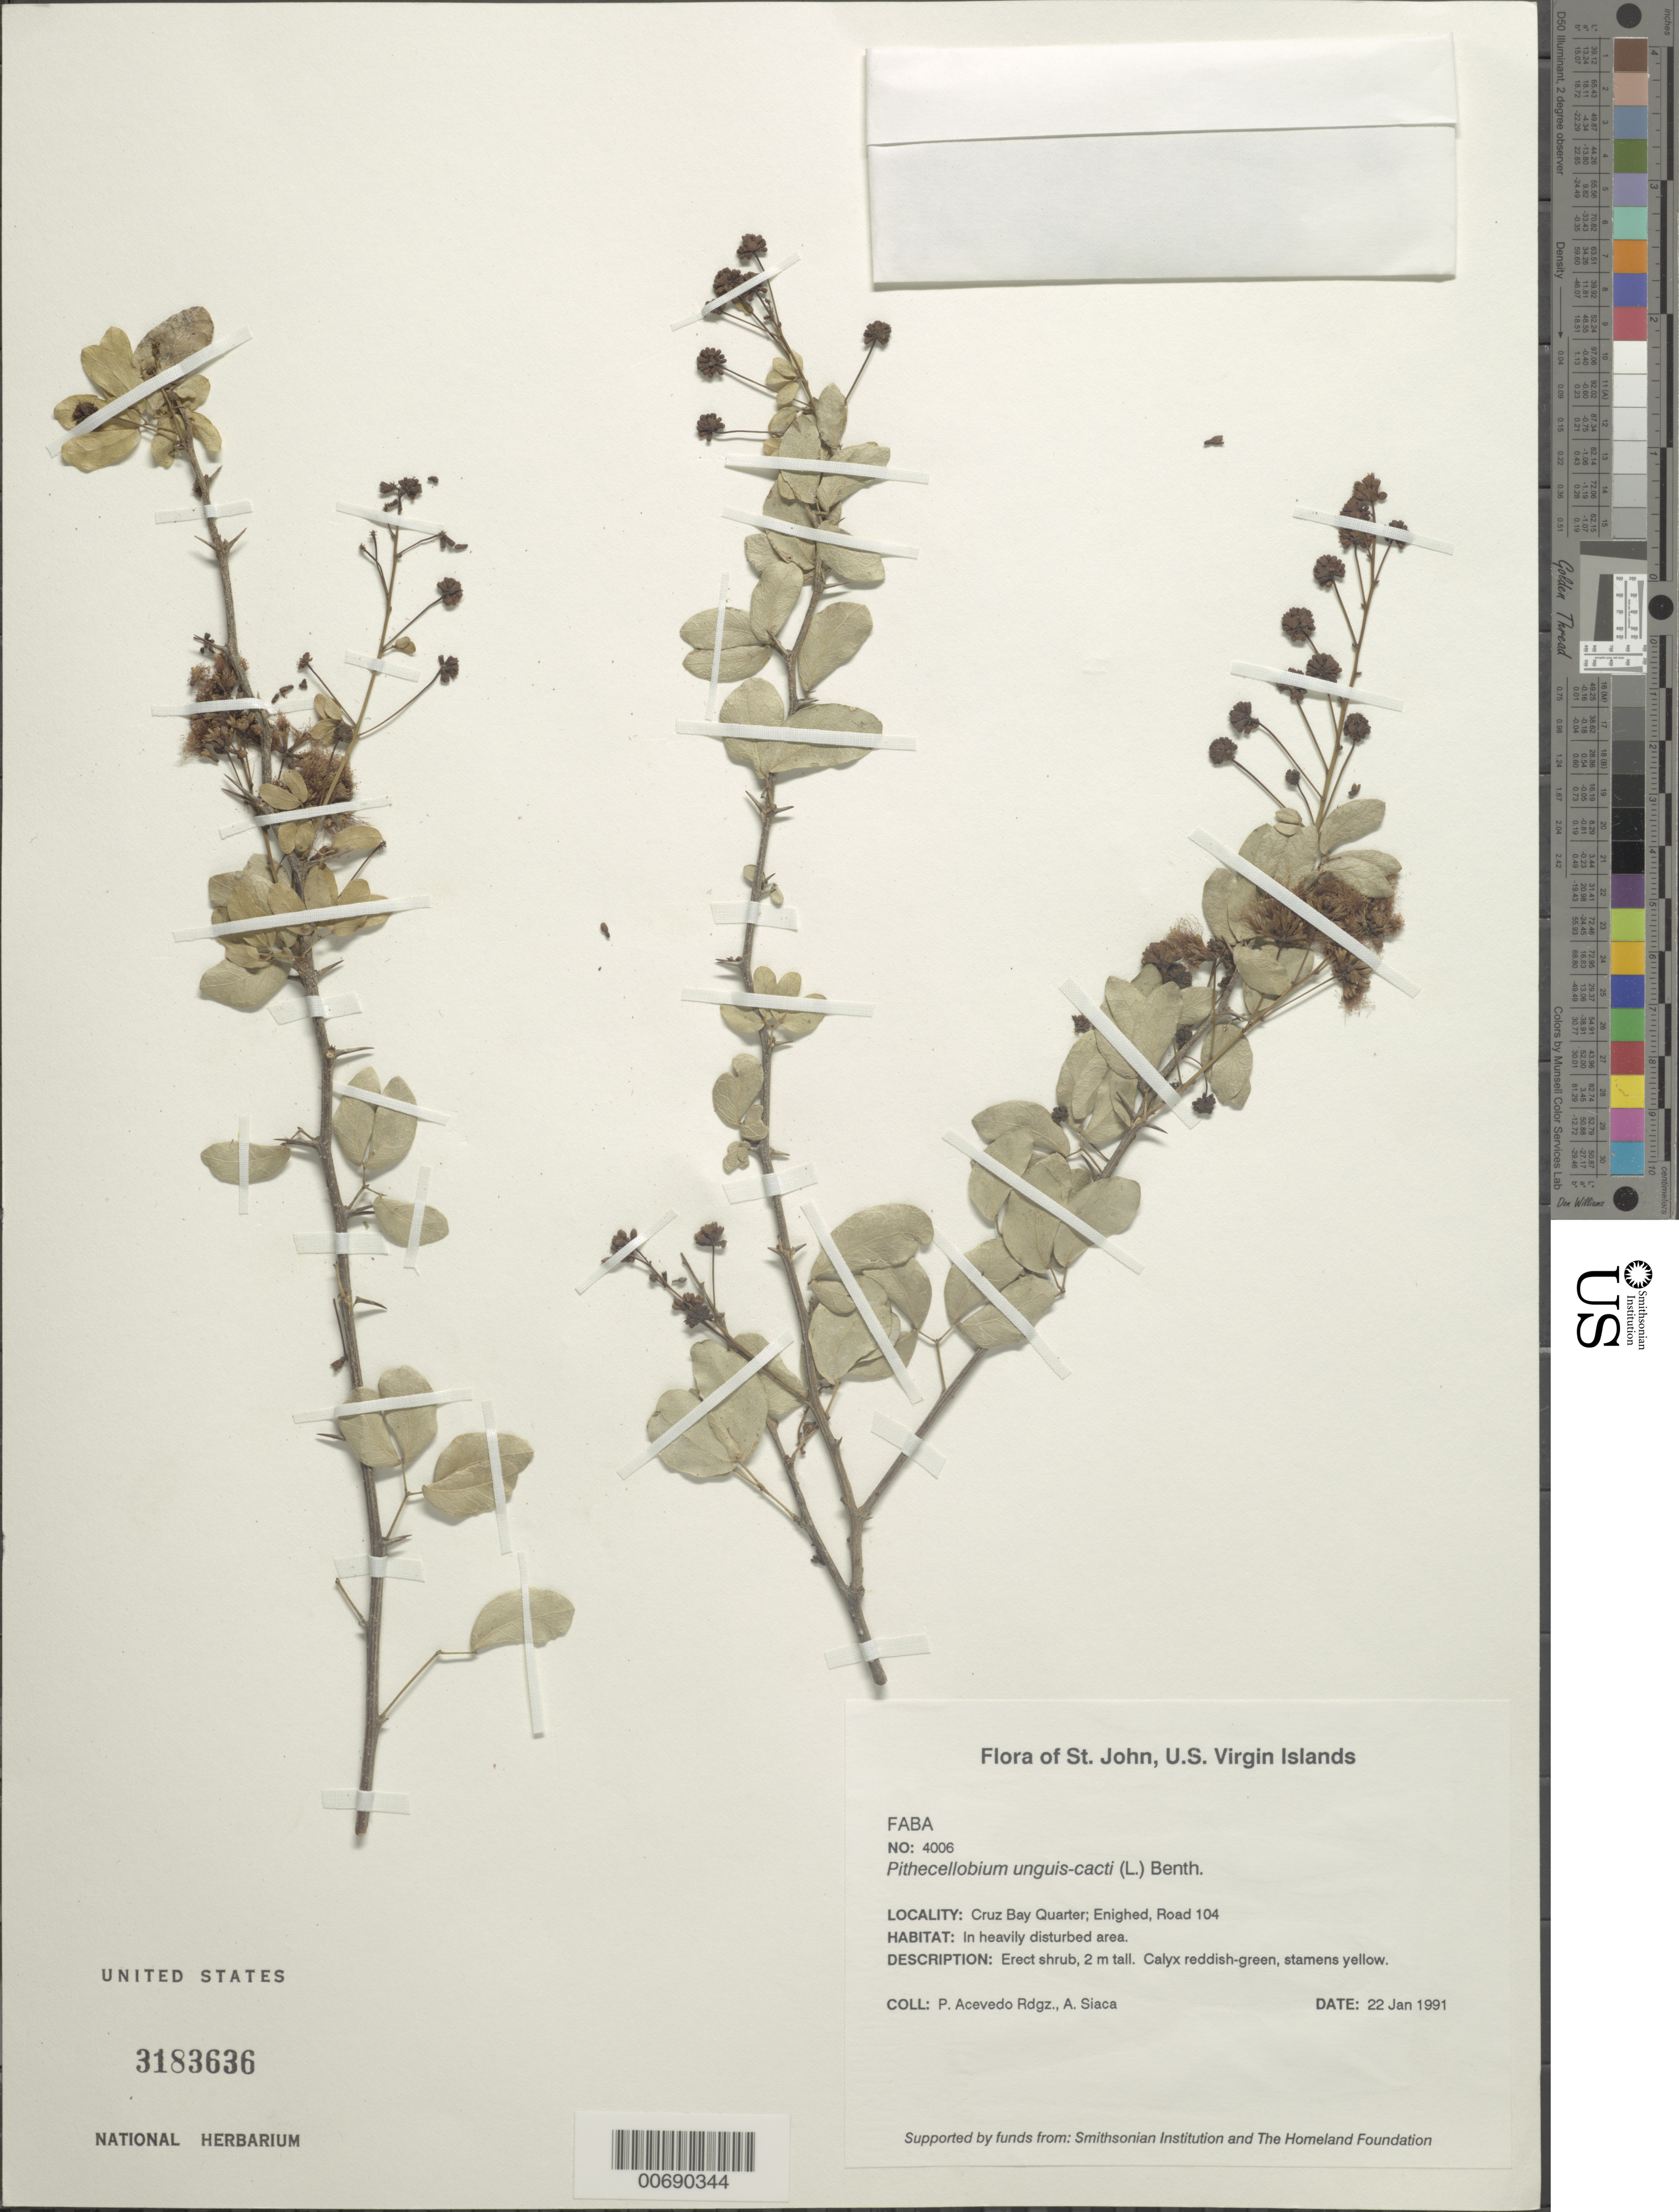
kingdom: Plantae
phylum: Tracheophyta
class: Magnoliopsida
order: Fabales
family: Fabaceae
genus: Pithecellobium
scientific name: Pithecellobium unguis-cati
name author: (L.) Benth.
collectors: P. Acevedo-Rodr. & A. Siaca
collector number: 4006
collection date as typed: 22 Jan 1991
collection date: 1991-01-22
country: U.S. Virgin Islands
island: St. John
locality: Cruz Bay Quarter; Enighed, Road 104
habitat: In heavily disturbed area.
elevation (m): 3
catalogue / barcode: US 3183636